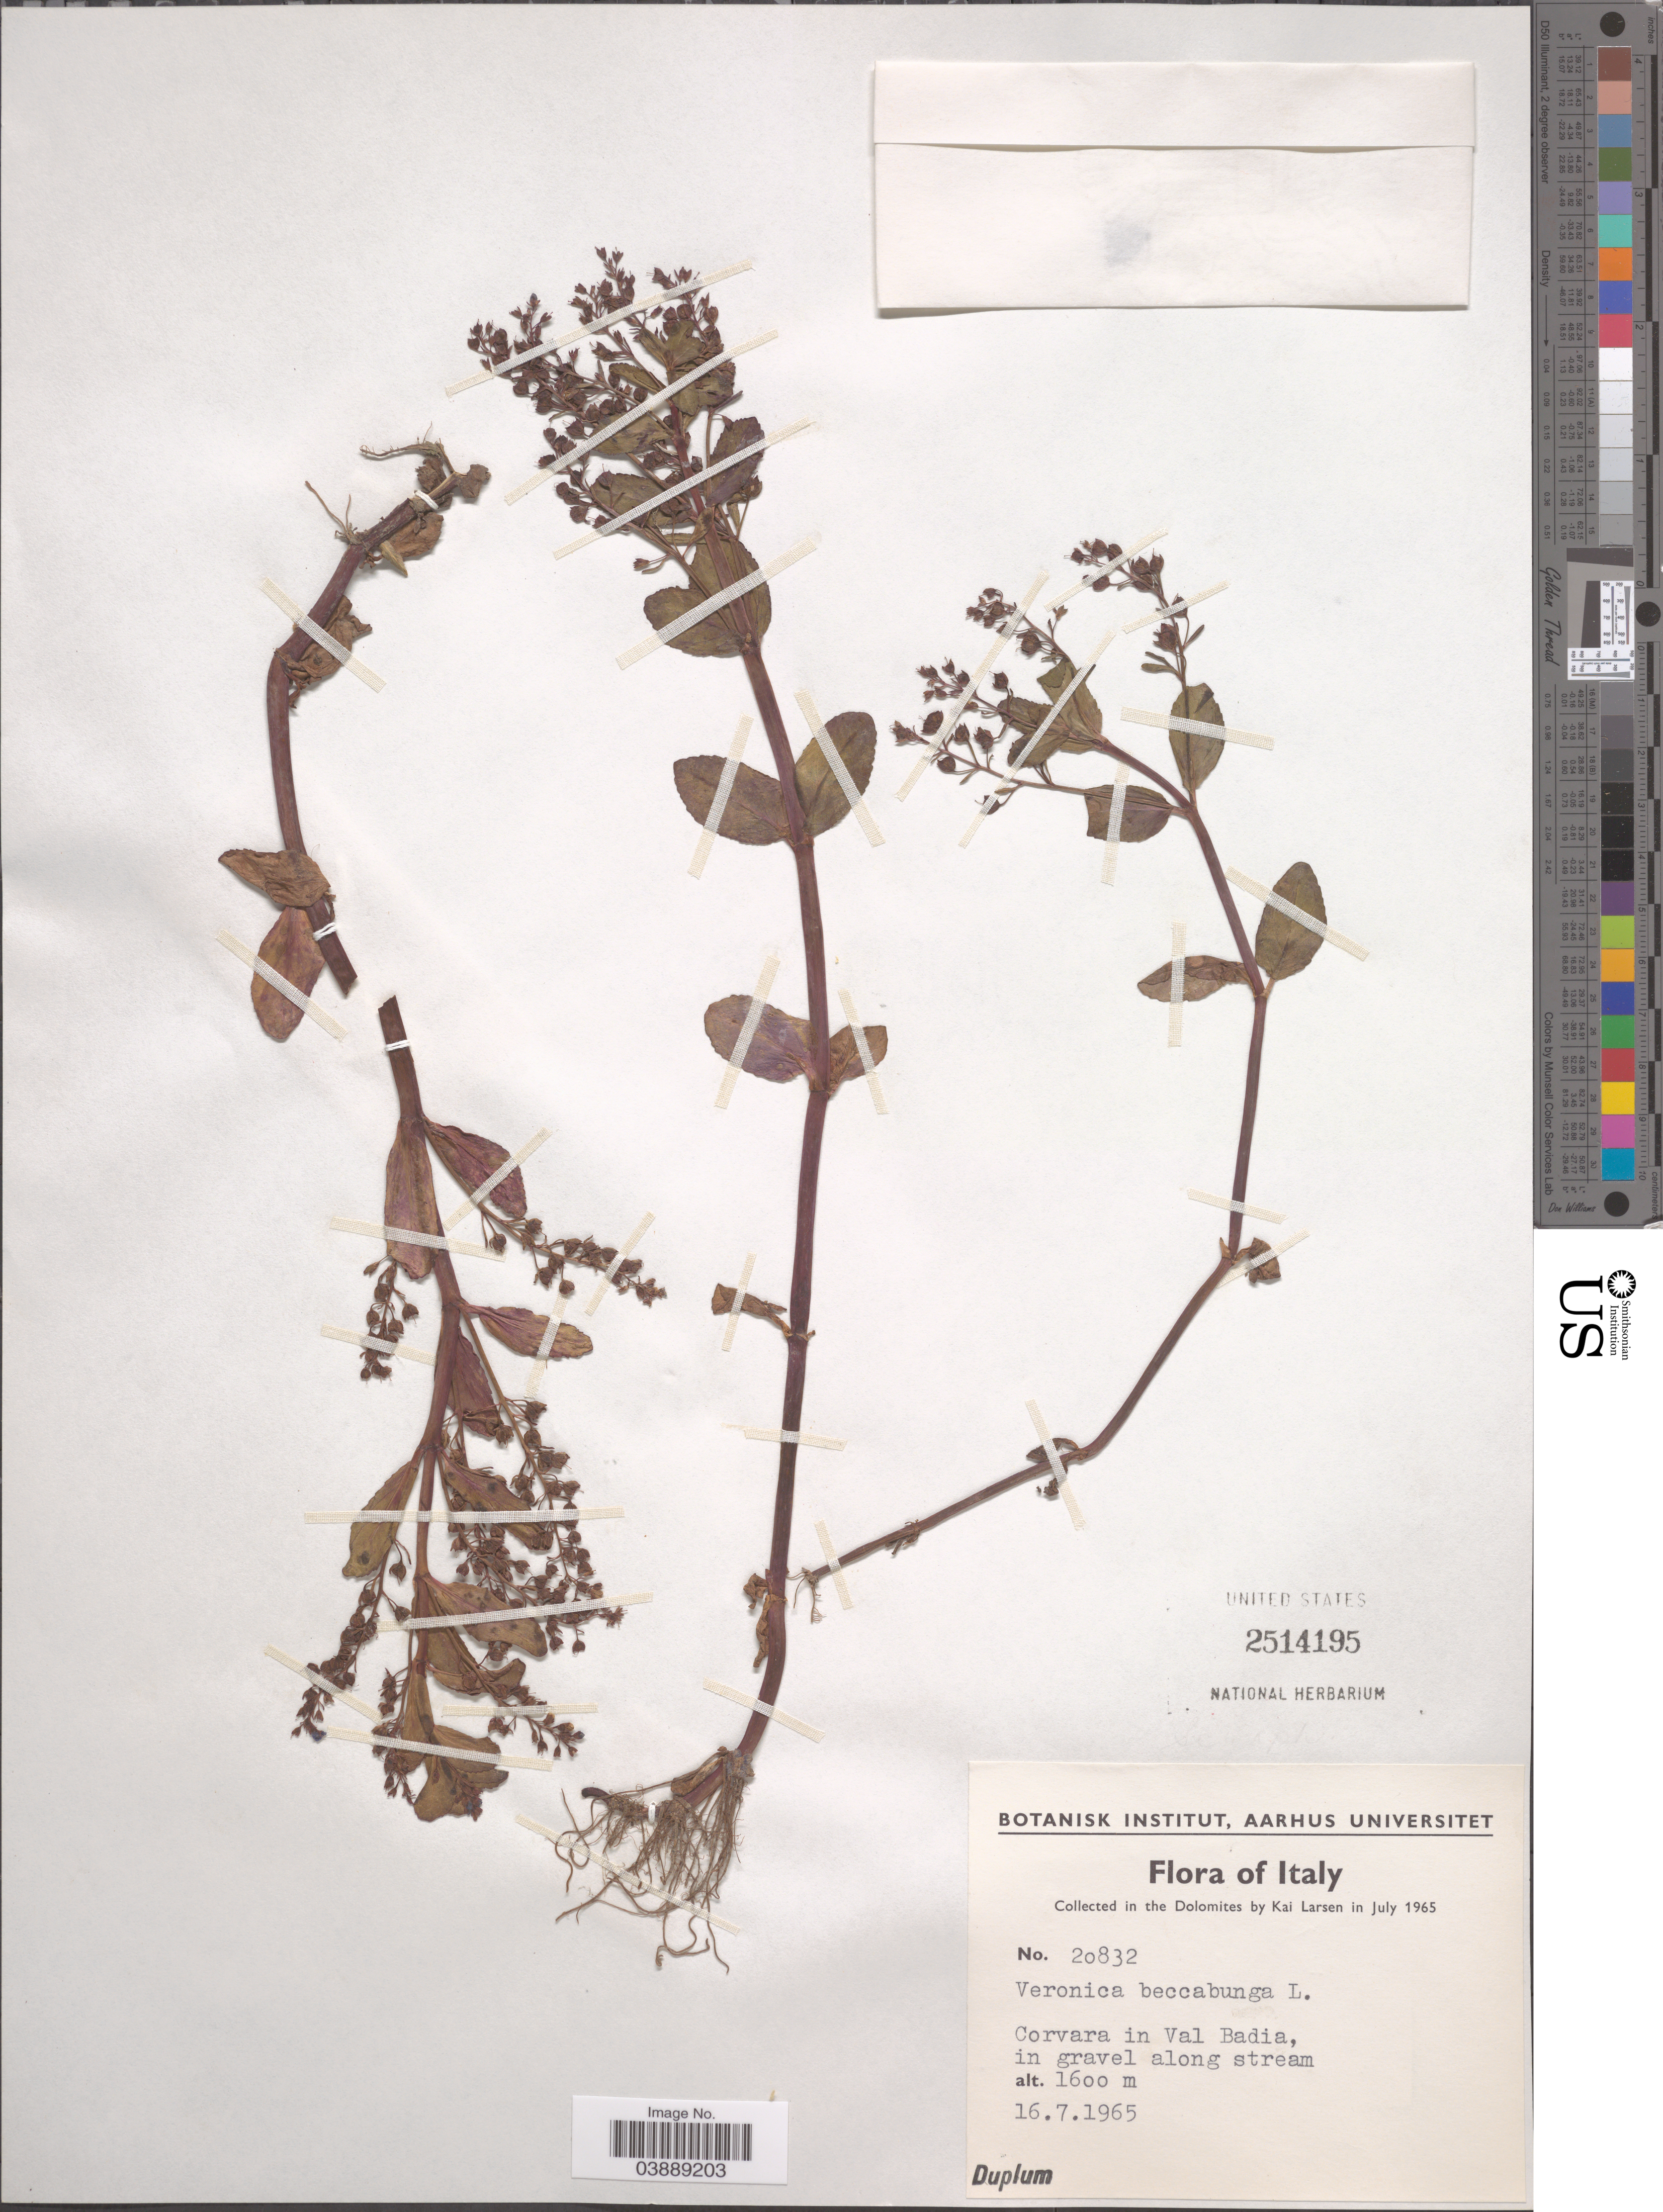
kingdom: Plantae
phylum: Tracheophyta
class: Magnoliopsida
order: Lamiales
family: Plantaginaceae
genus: Veronica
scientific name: Veronica beccabunga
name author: L.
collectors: K. Larsen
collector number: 20832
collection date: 1965-07-16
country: Italy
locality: In the Dolomites. Corvara in Val Badia, in gravel along stream.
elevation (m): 1600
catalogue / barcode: US 2514195